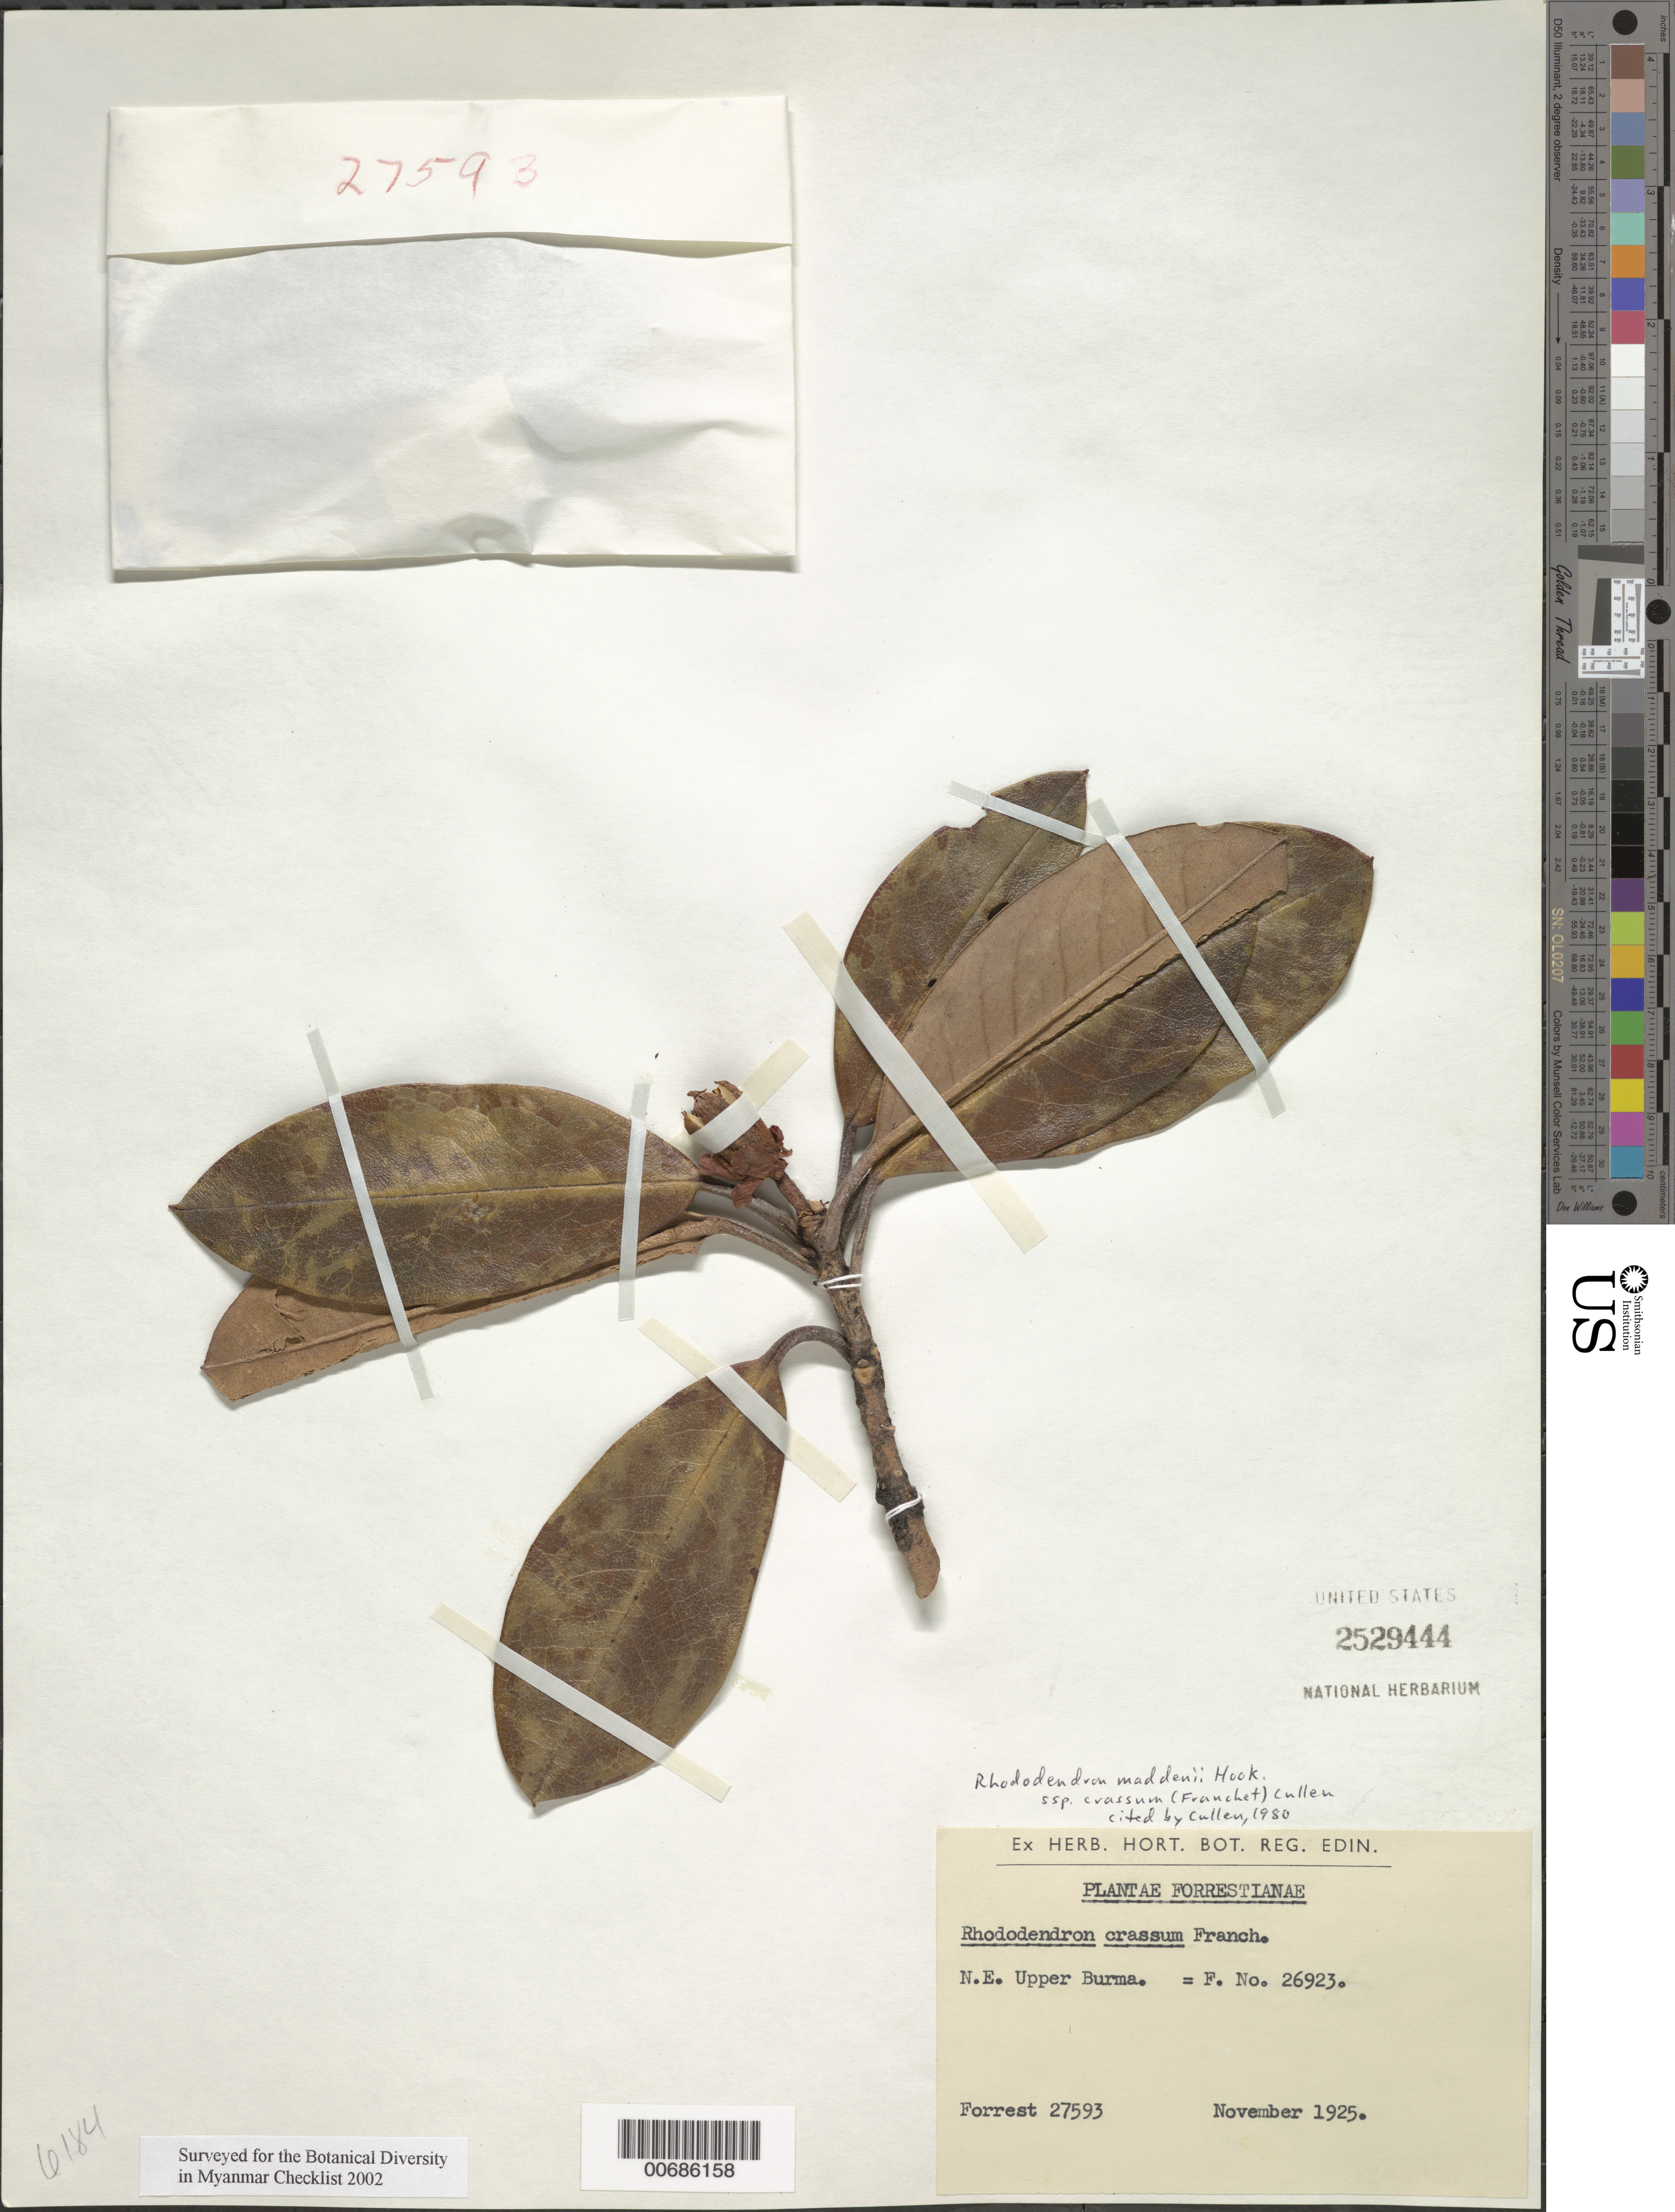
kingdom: Plantae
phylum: Tracheophyta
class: Magnoliopsida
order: Ericales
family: Ericaceae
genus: Rhododendron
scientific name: Rhododendron maddenii subsp. crassum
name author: (Franch.) Cullen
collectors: G. Forrest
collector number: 27593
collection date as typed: Nov 1925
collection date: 1925-11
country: Myanmar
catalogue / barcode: US 2529444